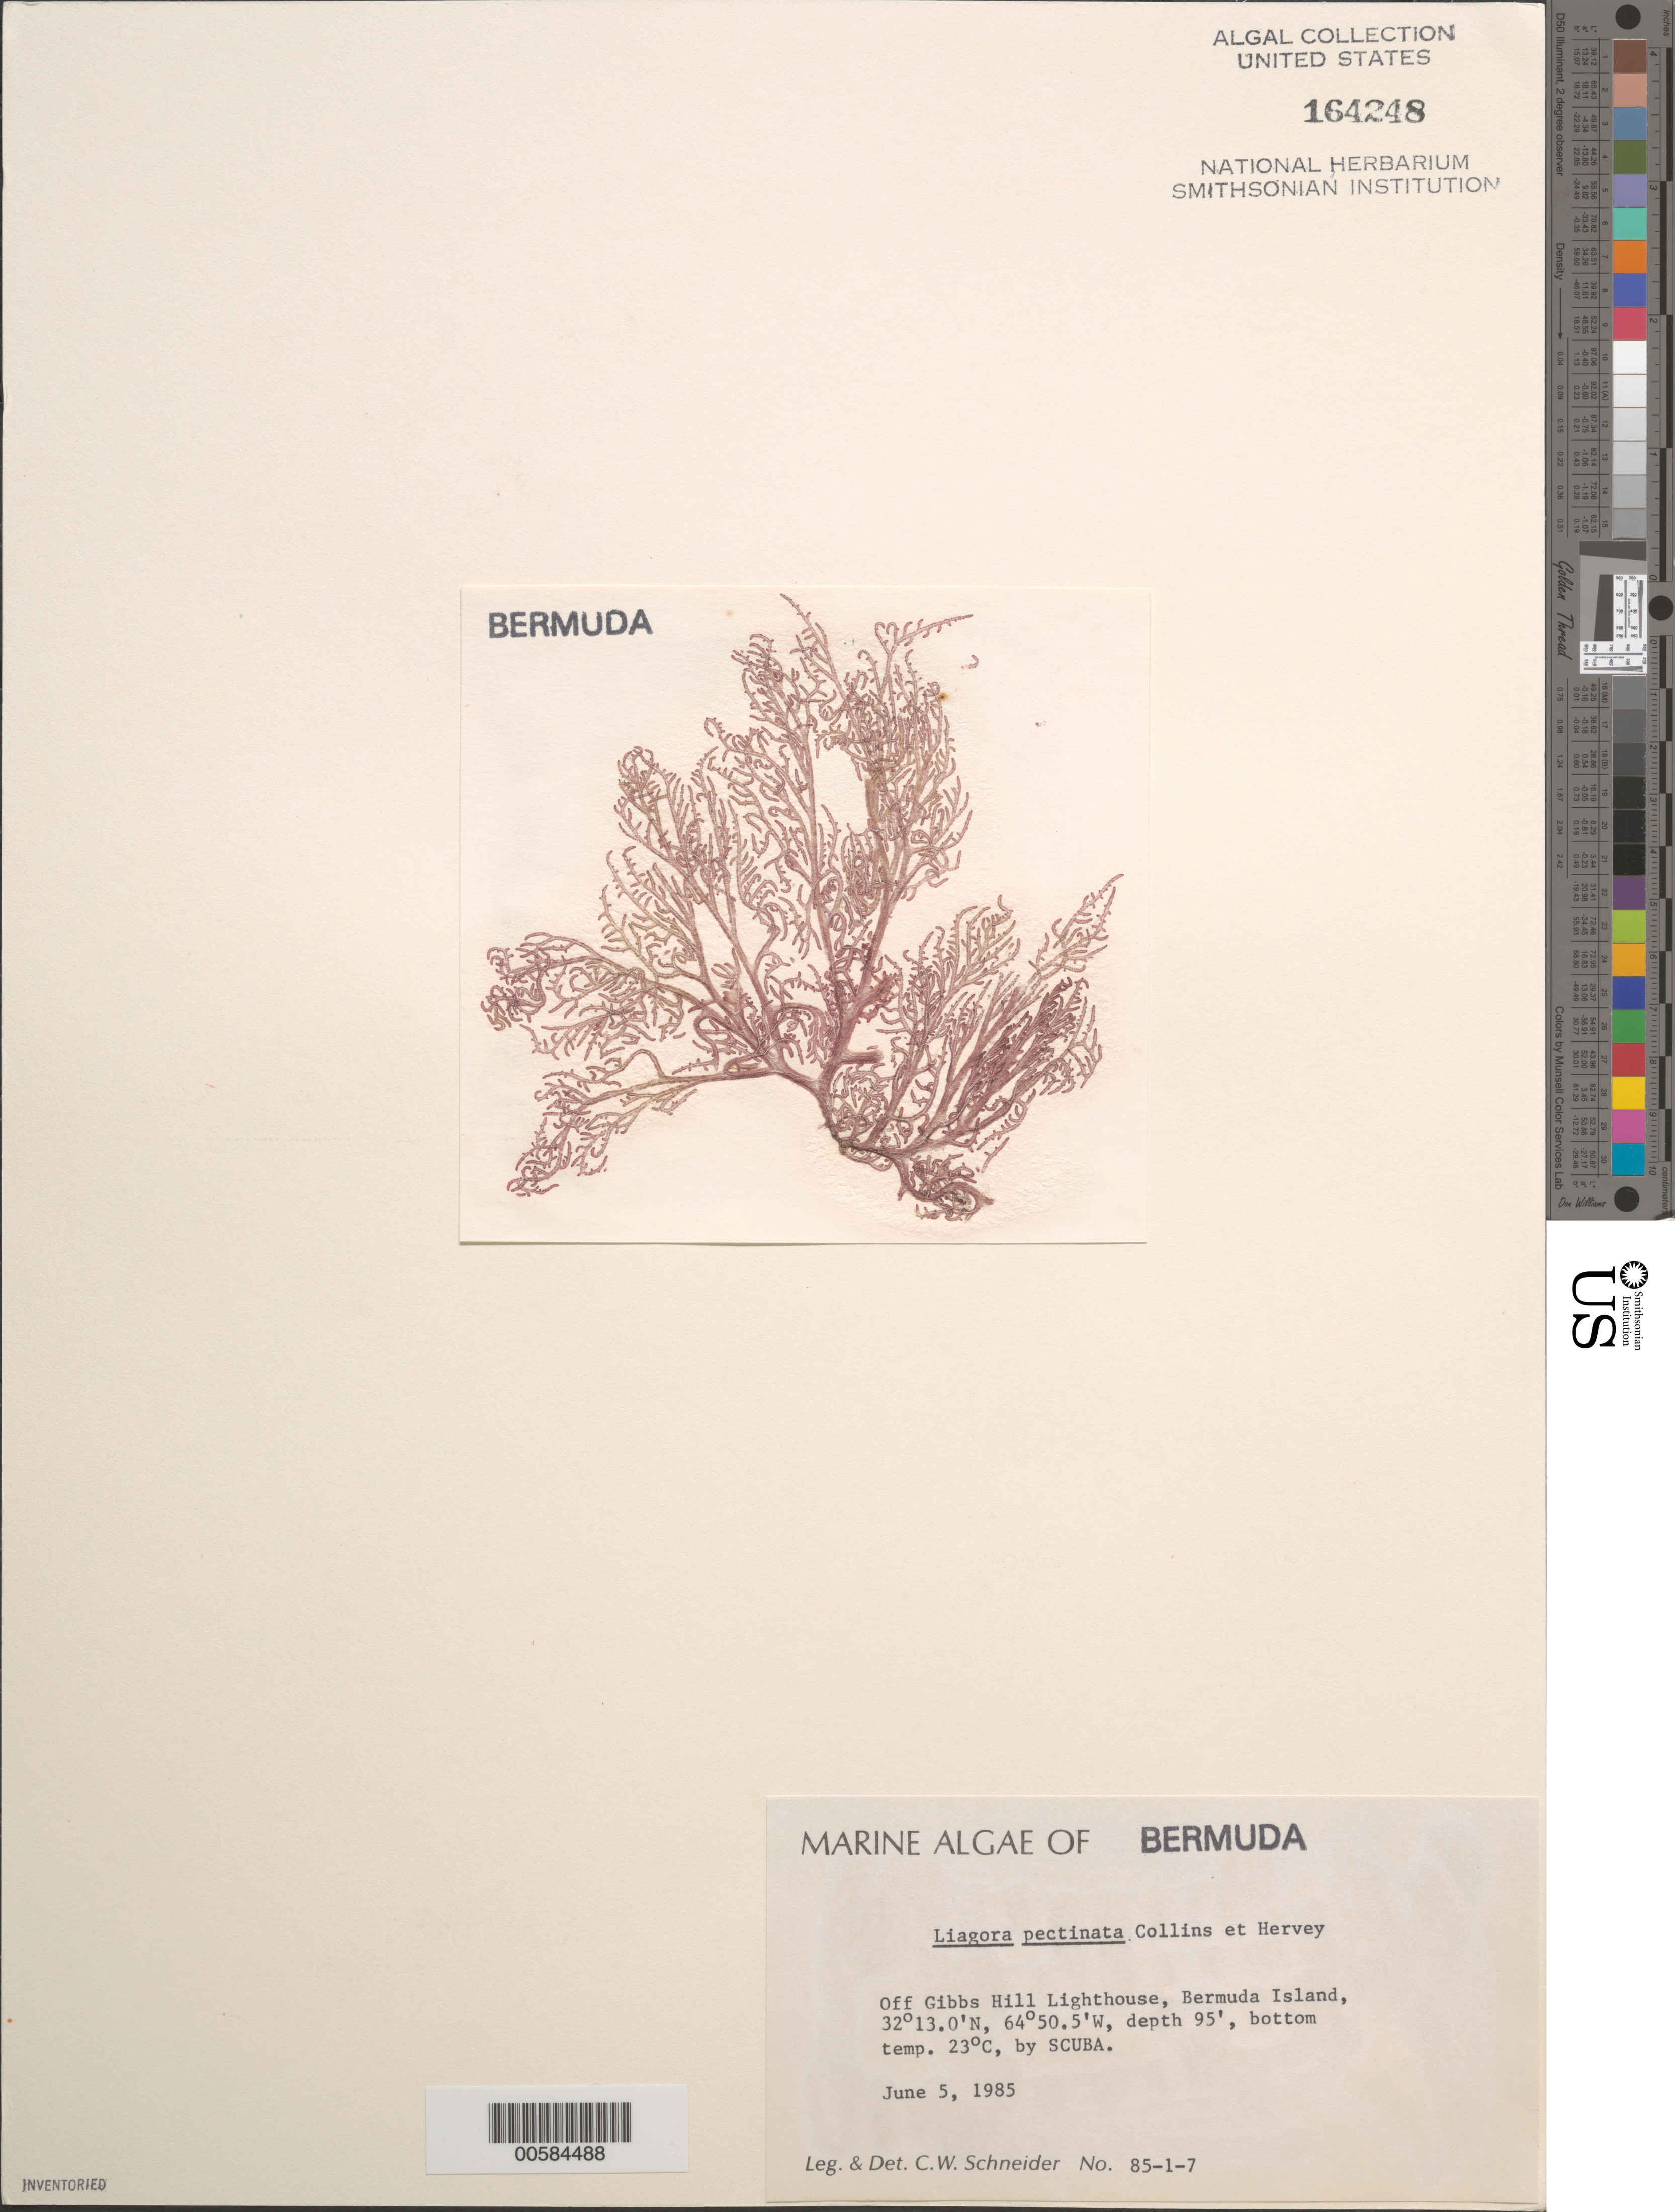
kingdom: Plantae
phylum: Rhodophyta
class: Florideophyceae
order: Nemaliales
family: Liagoraceae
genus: Liagora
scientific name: Liagora pectinata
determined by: Schneider, C. W.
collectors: C. W. Schneider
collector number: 95-1-7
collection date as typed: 05 Jun 1985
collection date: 1985-06-05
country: Bermuda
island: Bermuda Island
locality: Off Gibbs Hill LightHouse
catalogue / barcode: US 164248